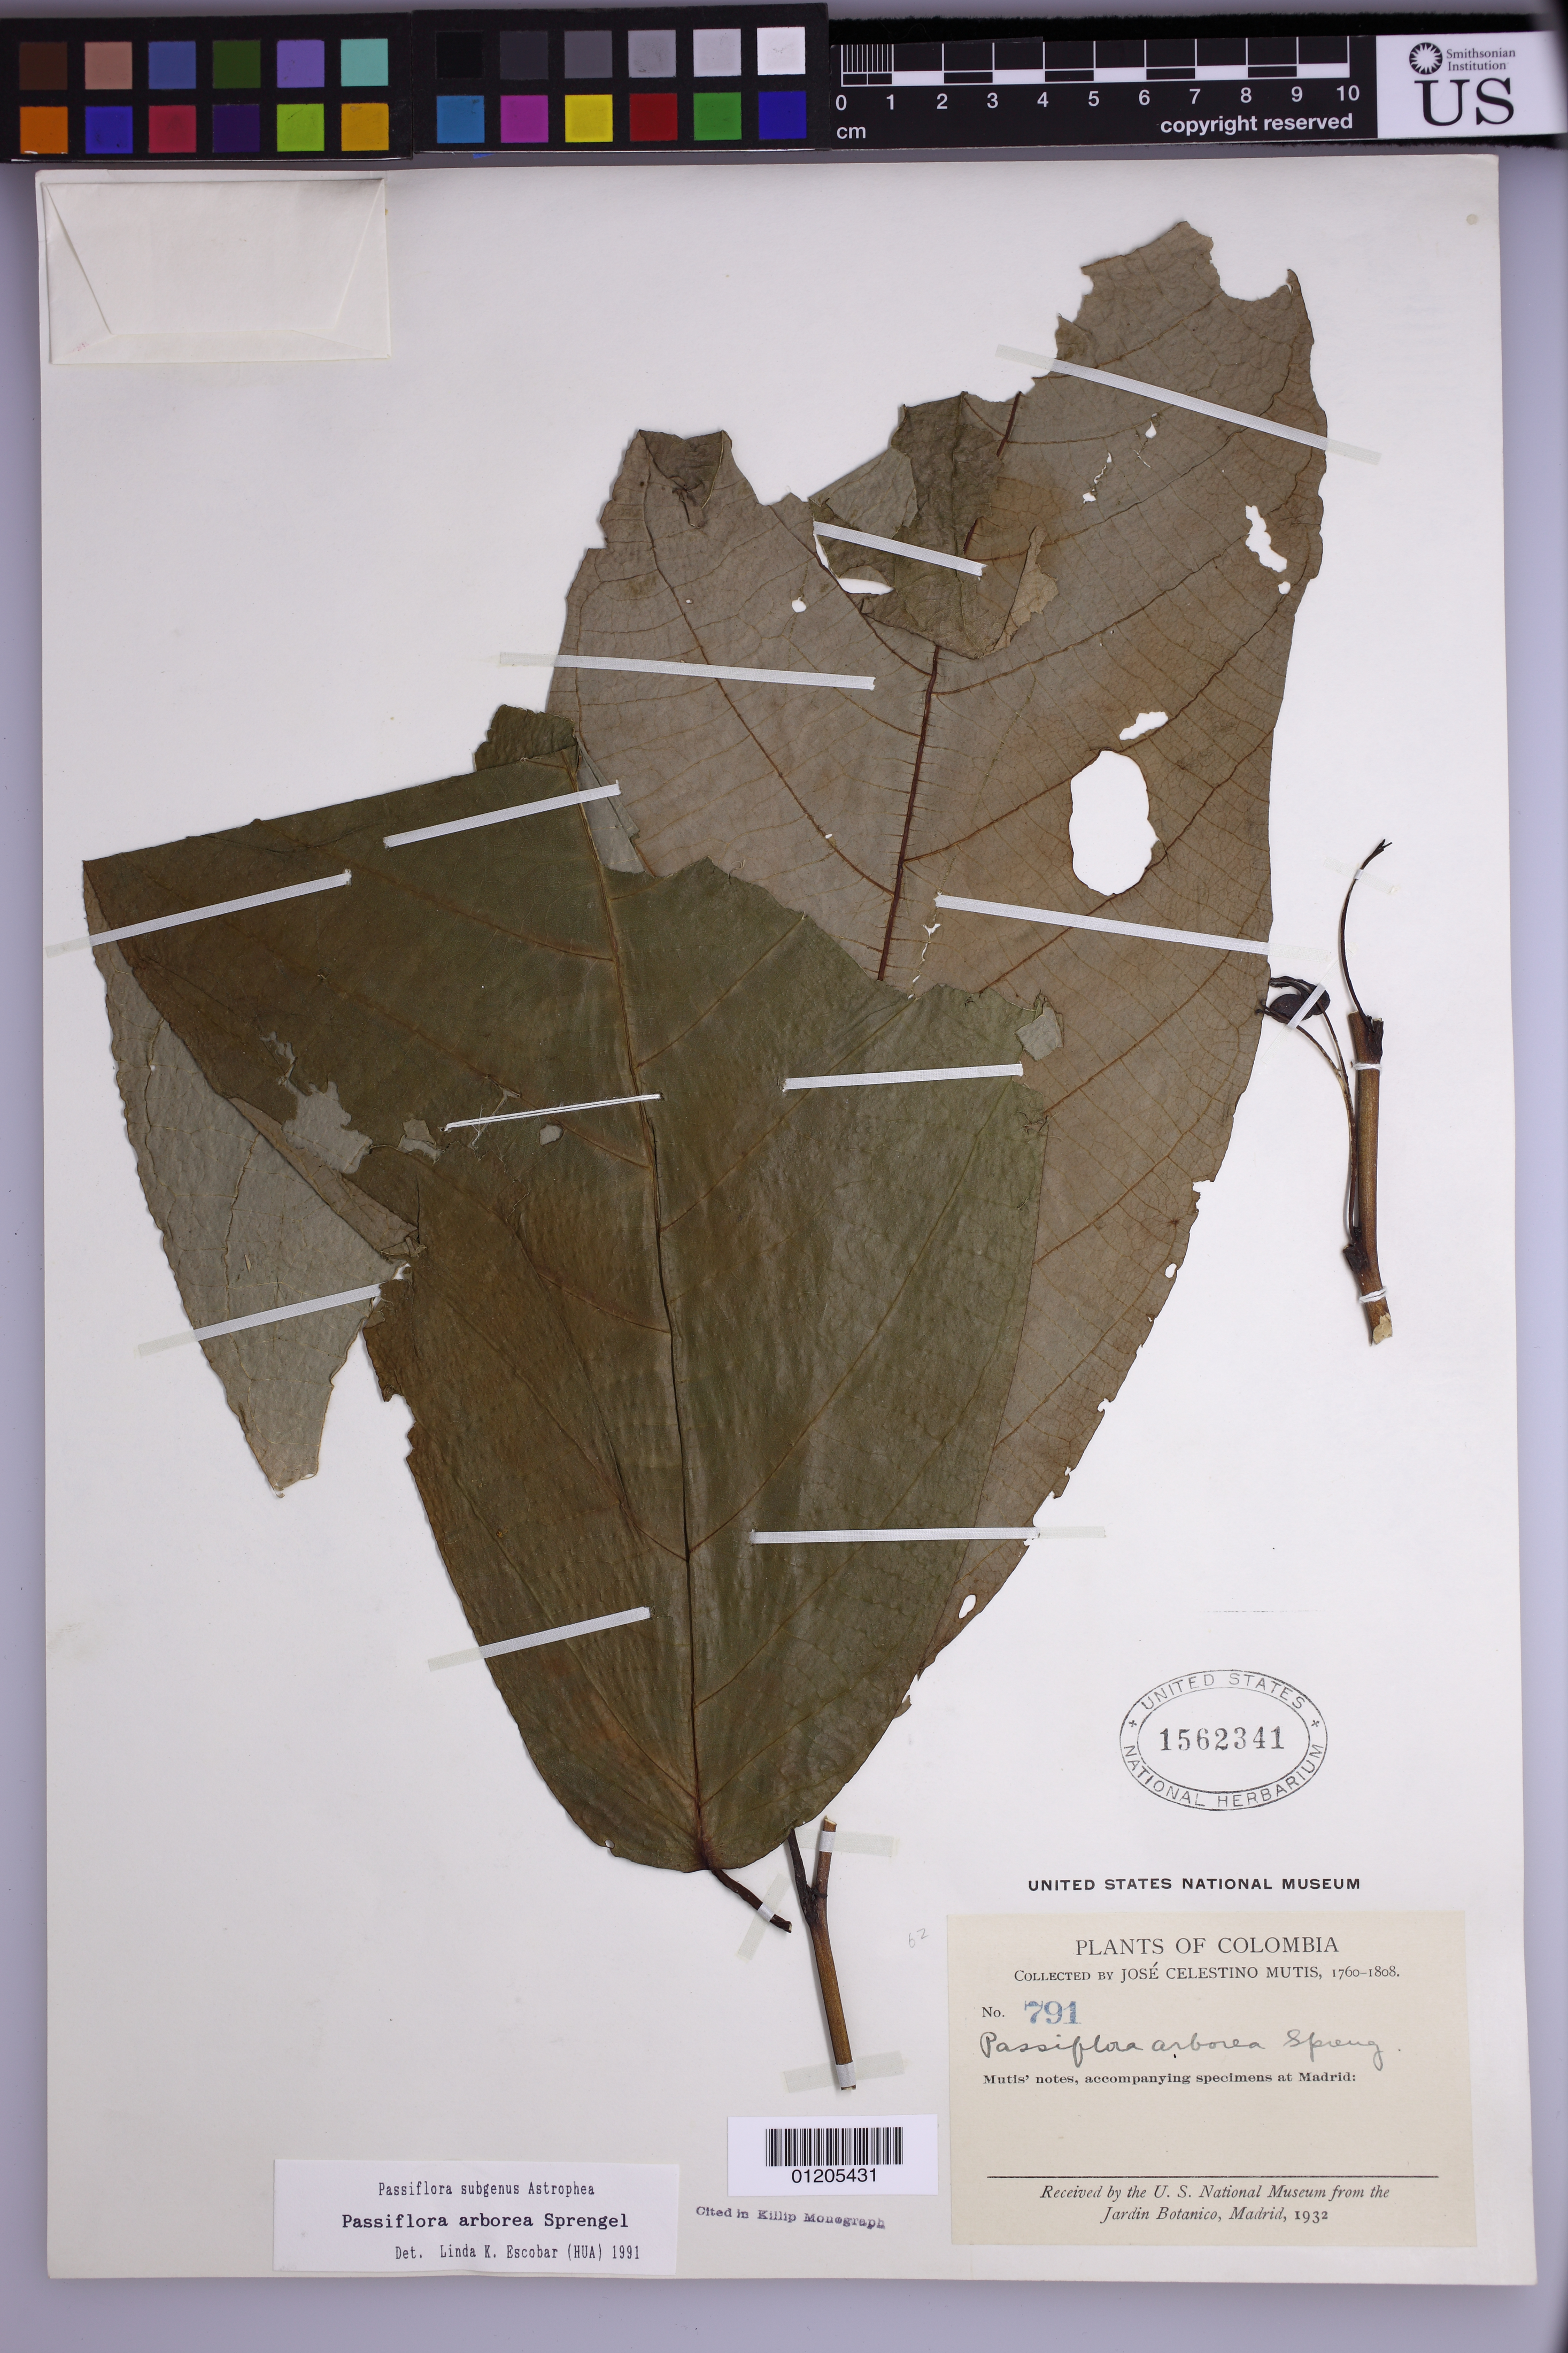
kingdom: Plantae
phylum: Tracheophyta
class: Magnoliopsida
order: Malpighiales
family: Passifloraceae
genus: Passiflora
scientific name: Passiflora arborea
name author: Spreng.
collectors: J. C. B. Mutis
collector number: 791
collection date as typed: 1760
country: Colombia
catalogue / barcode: US 1562341